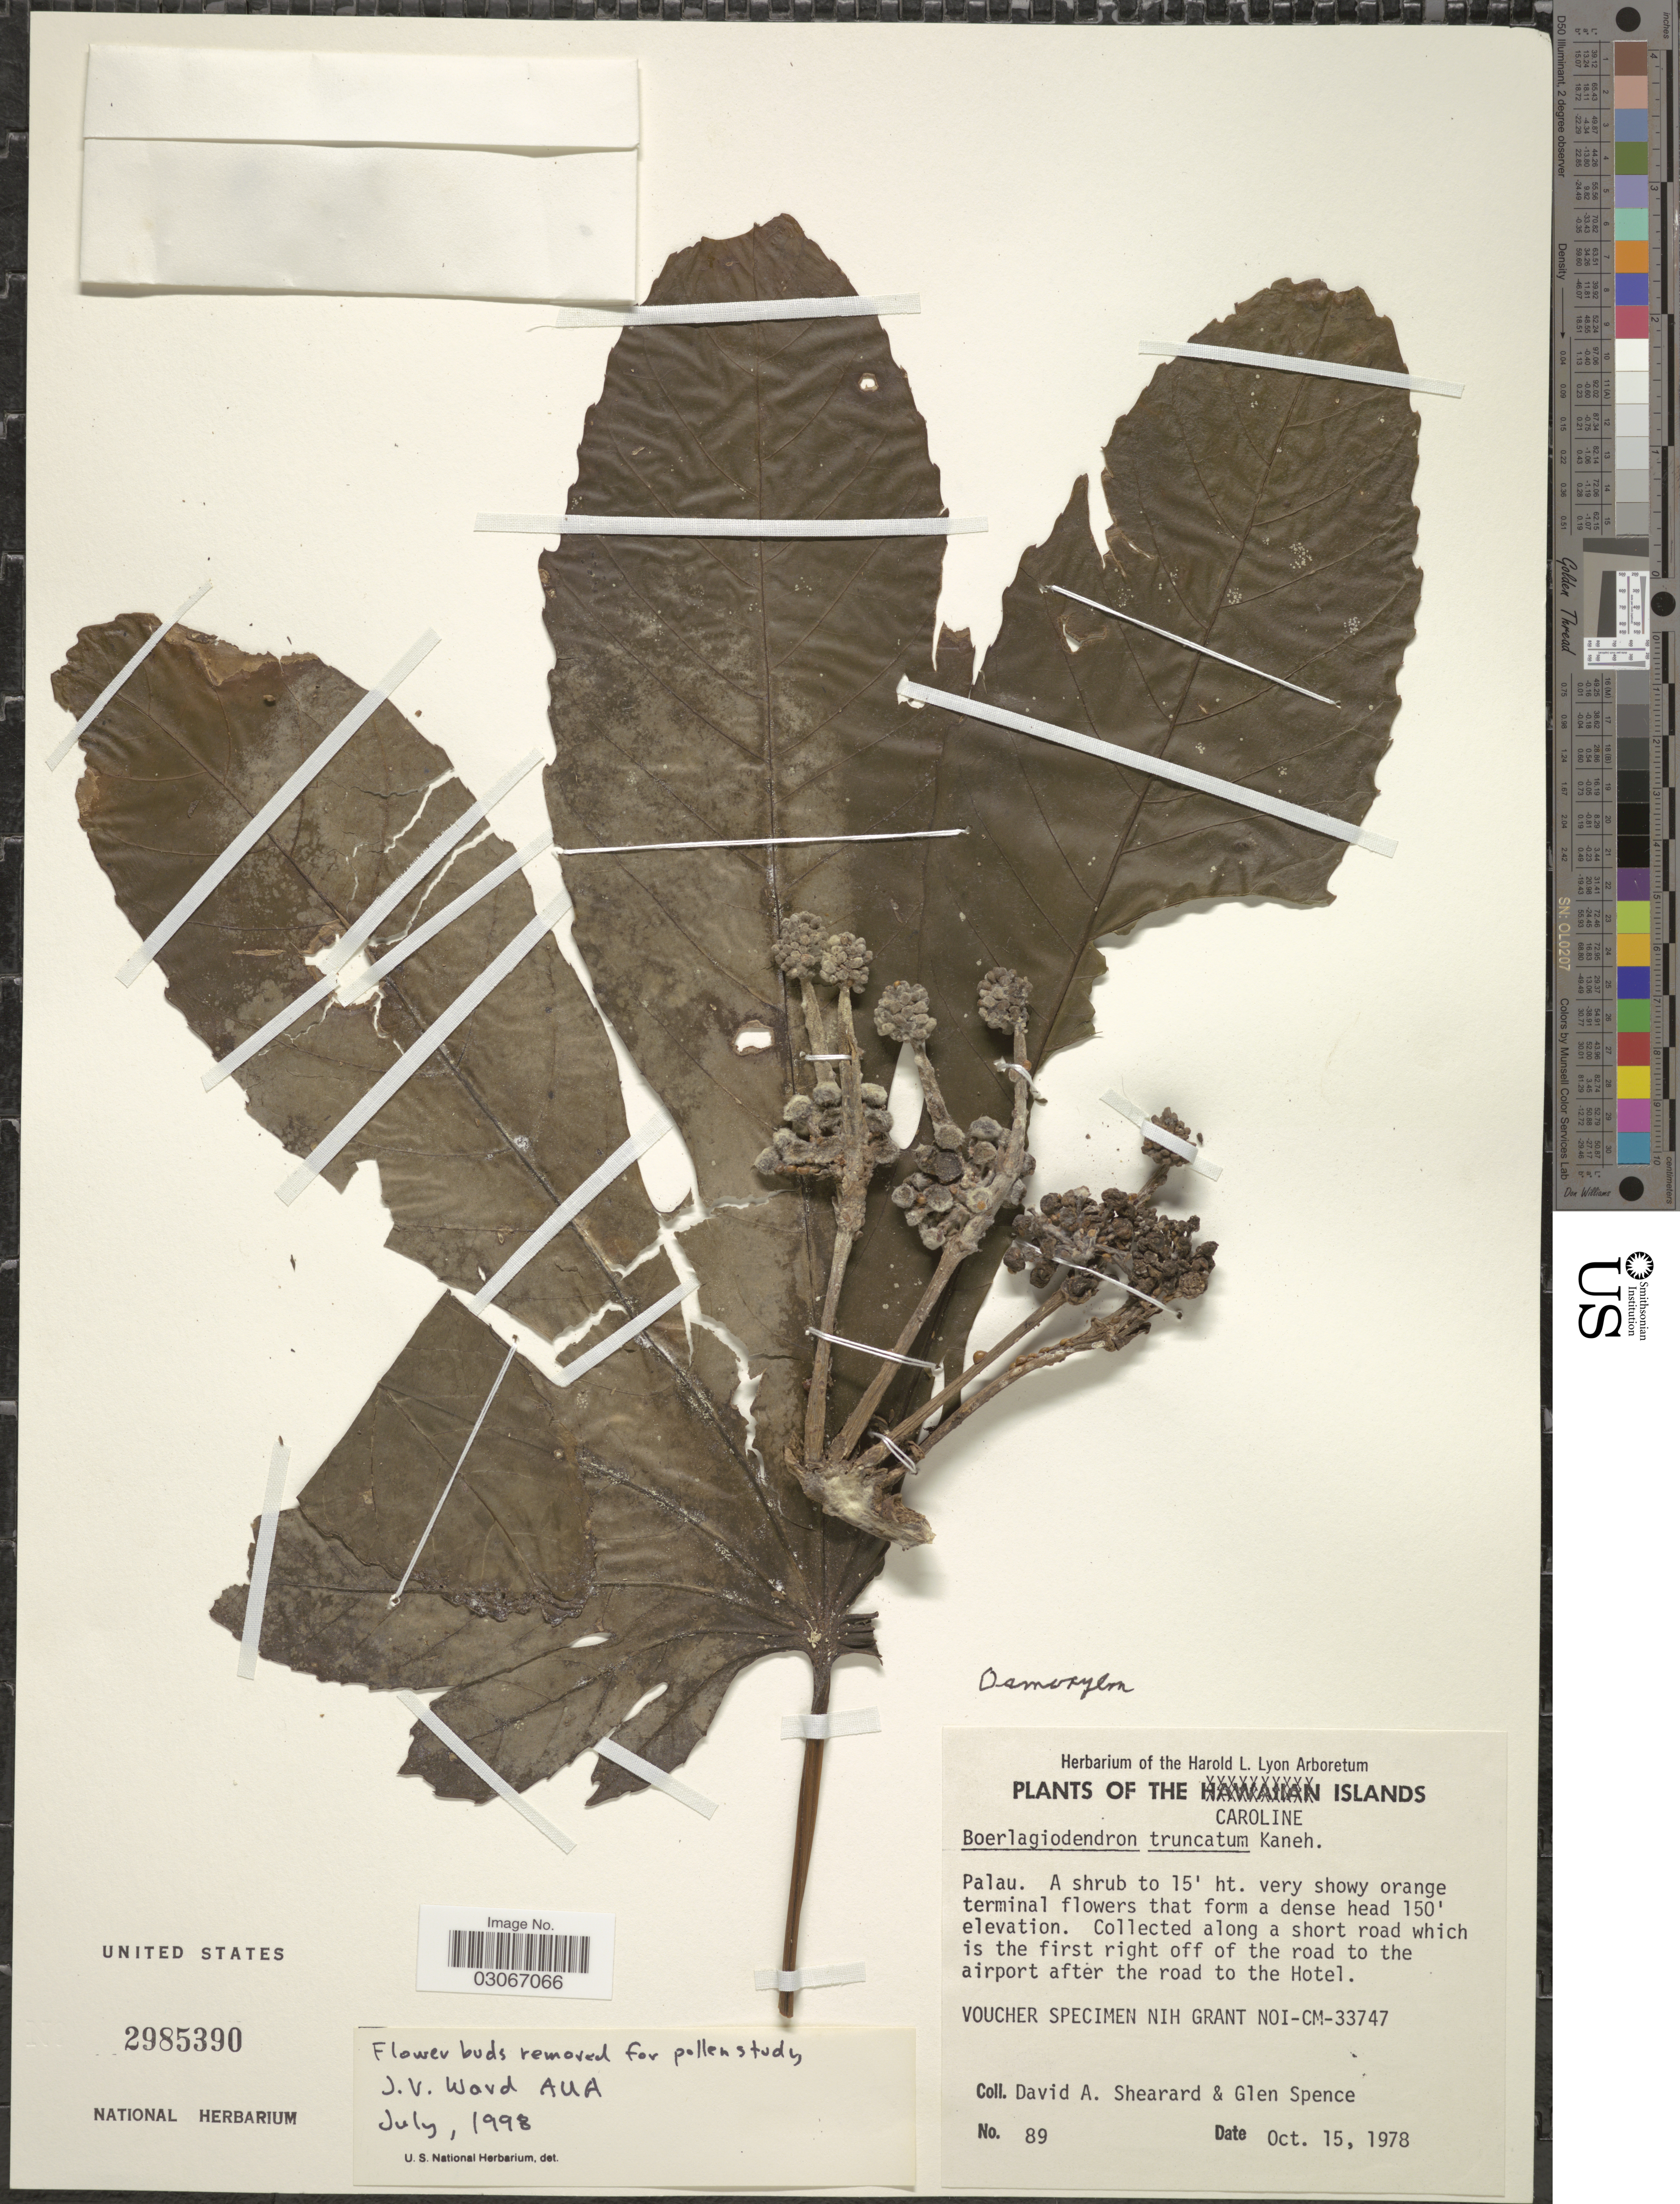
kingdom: Plantae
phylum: Tracheophyta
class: Magnoliopsida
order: Apiales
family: Araliaceae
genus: Osmoxylon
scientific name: Osmoxylon truncatum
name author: (Kaneh.) Fosberg & Sachet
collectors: D. Shearard & G. Spence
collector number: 89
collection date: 1978-10-15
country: Palau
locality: Caroline Islands. Palau.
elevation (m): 46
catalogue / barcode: US 2985390